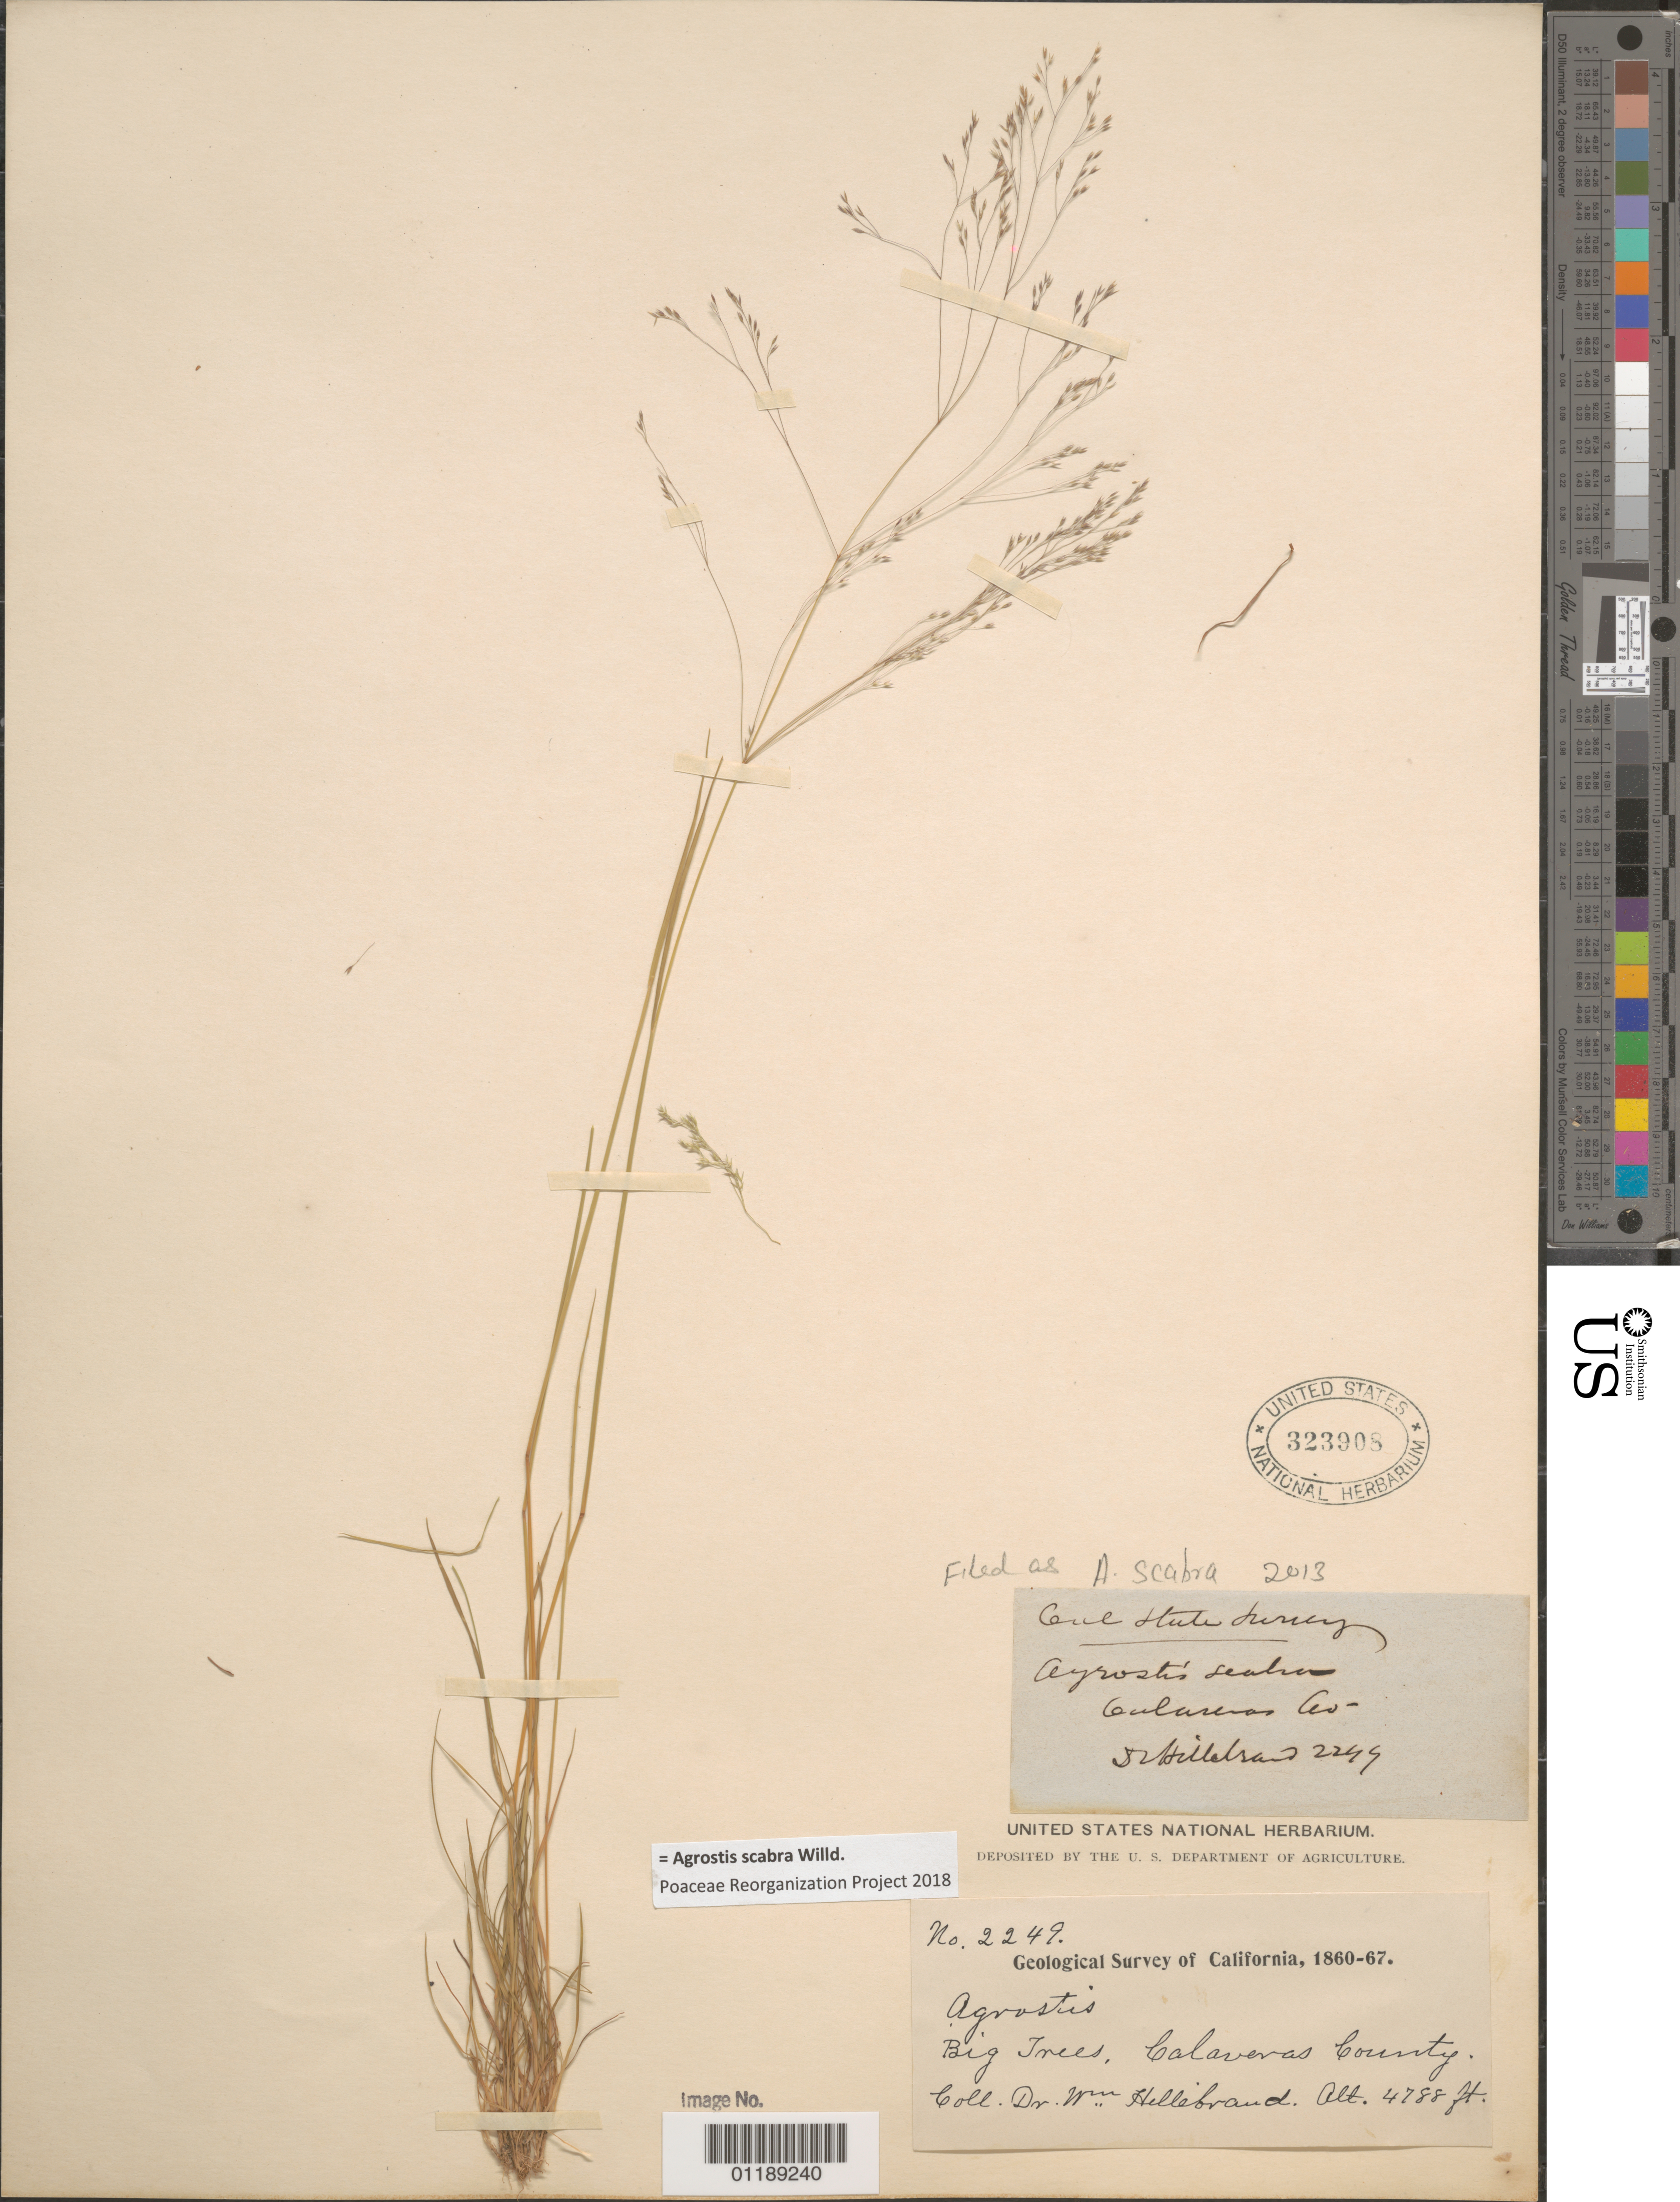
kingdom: Plantae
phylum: Tracheophyta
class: Liliopsida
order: Poales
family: Poaceae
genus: Agrostis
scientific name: Agrostis scabra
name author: Willd.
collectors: W. Hillebrand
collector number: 2249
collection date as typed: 1860 to 1867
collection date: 1860/1867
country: United States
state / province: California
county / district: Calaveras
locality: Big Trees.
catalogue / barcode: US 323908